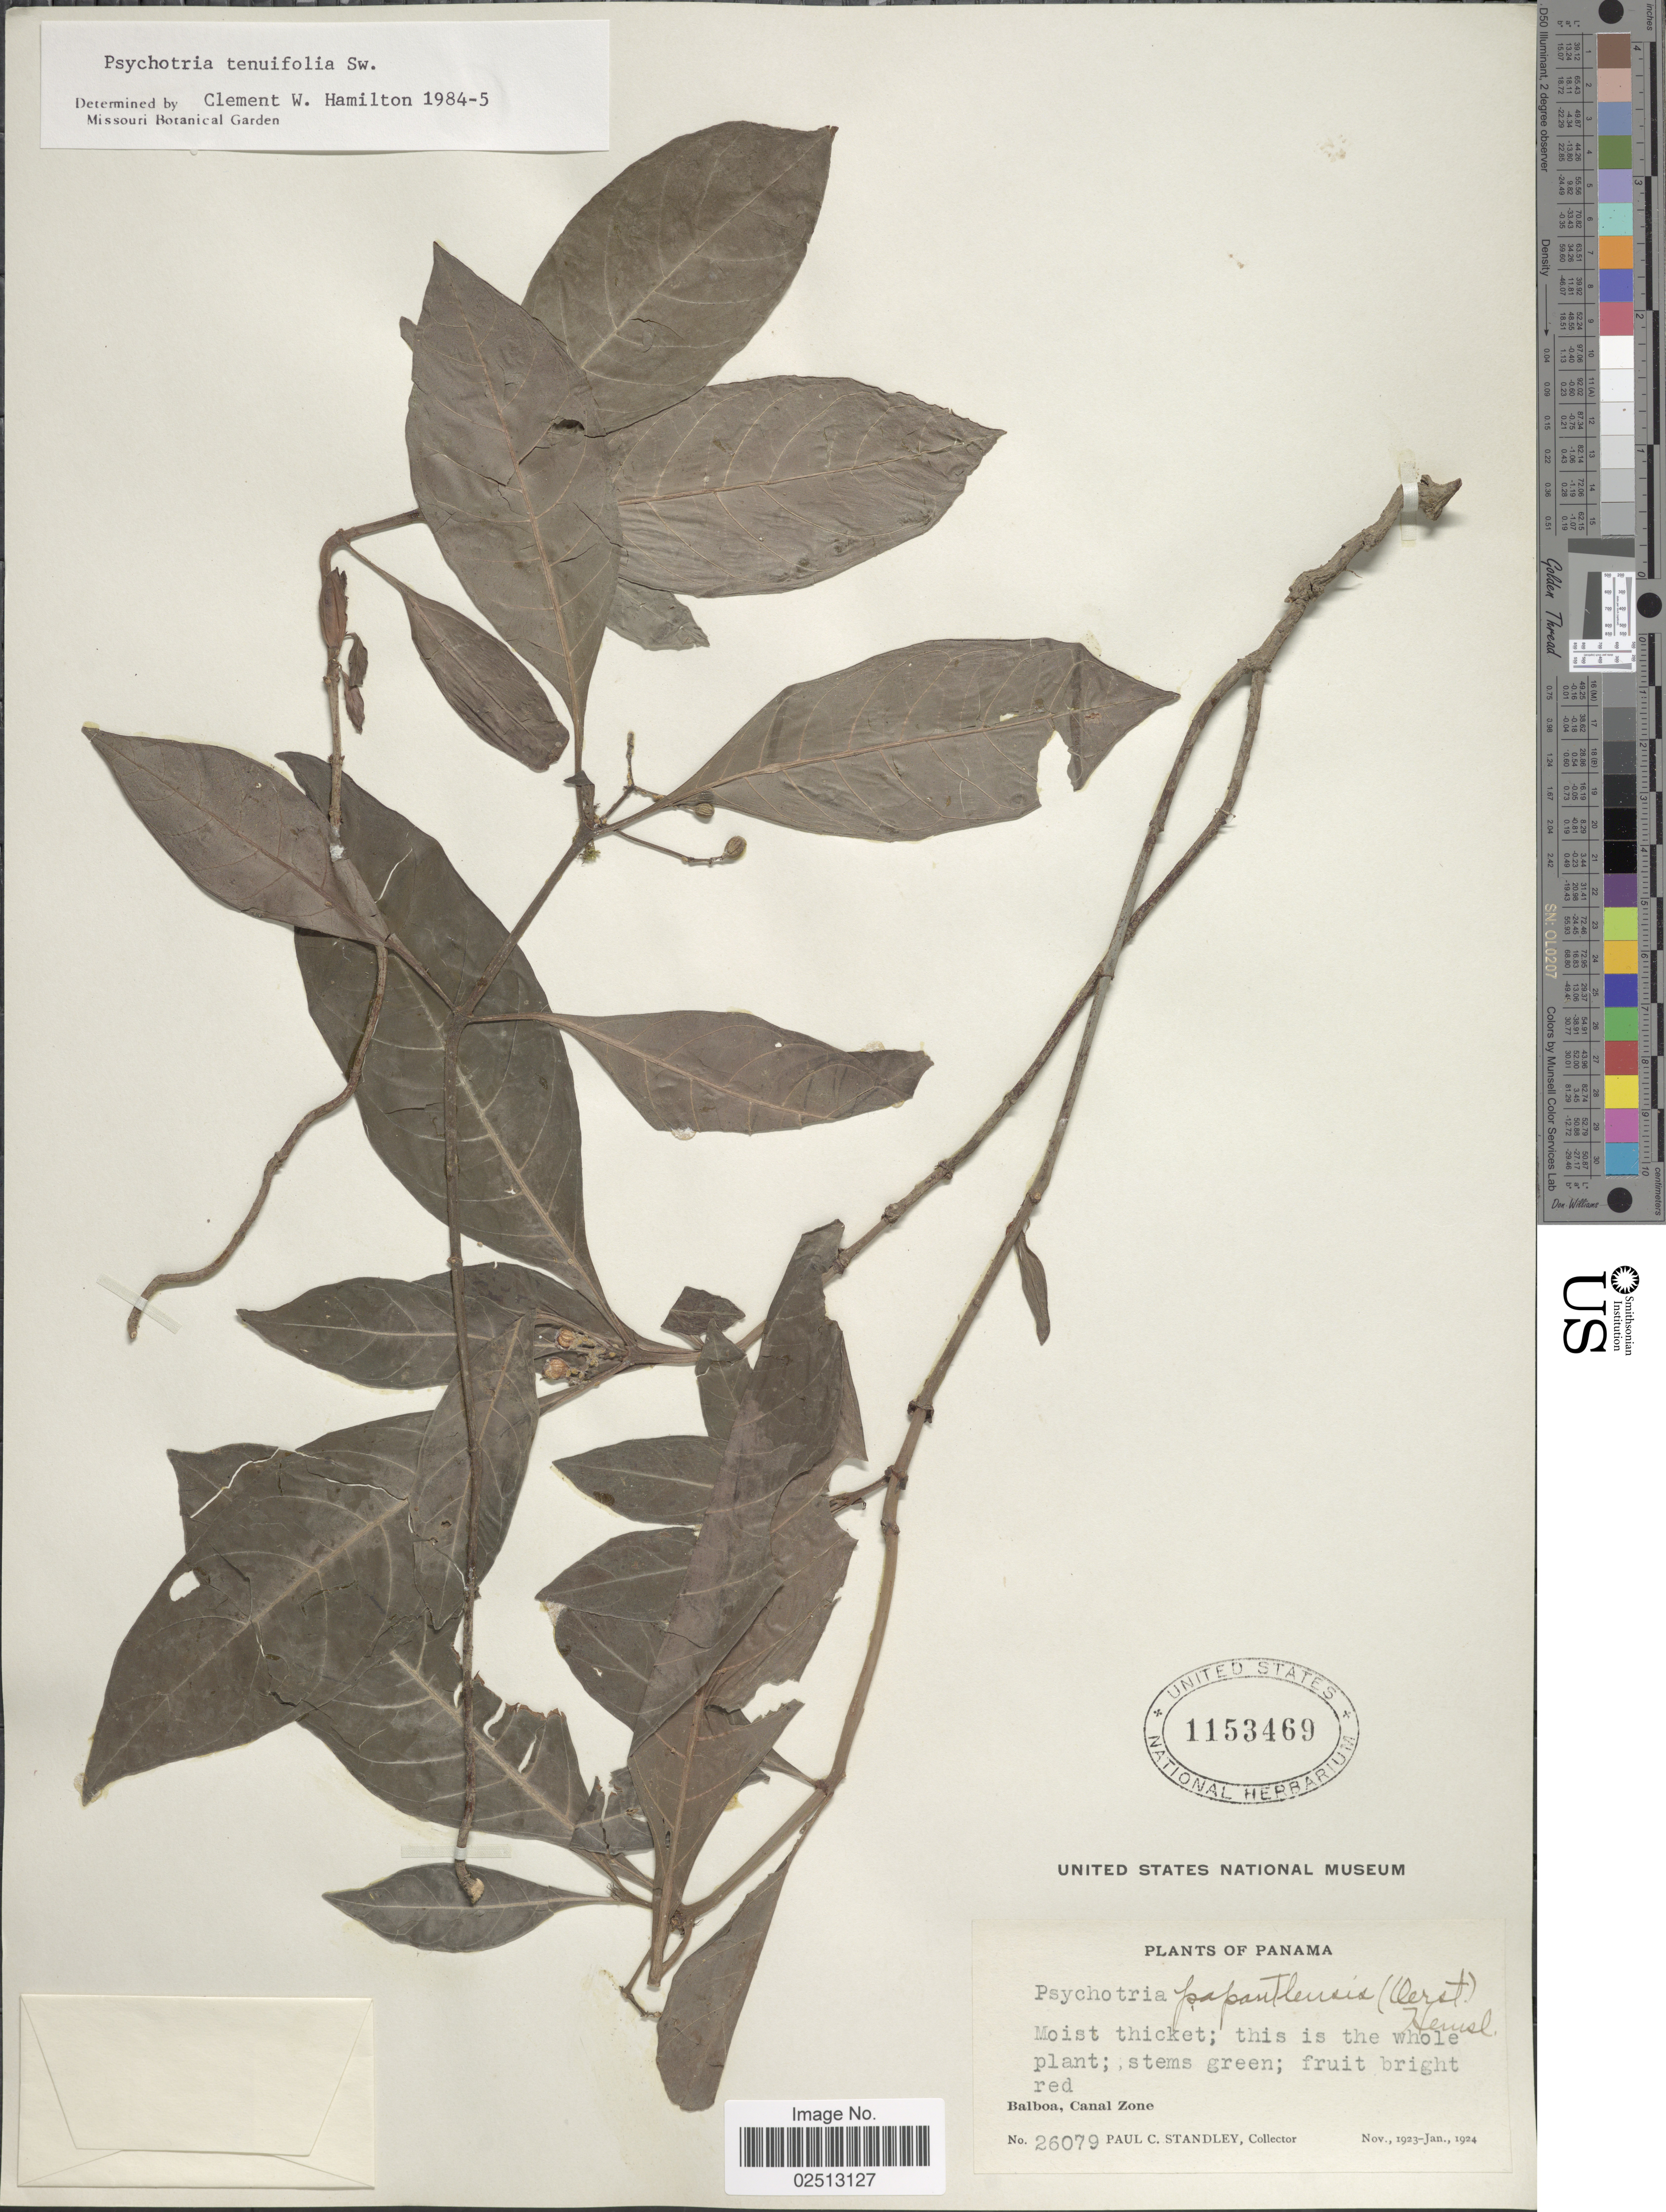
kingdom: Plantae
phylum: Tracheophyta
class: Magnoliopsida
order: Gentianales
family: Rubiaceae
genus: Psychotria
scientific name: Psychotria tenuifolia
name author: Sw.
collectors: P. C. Standley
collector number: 26079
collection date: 1923-11/1924-01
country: Panama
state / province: Colón / Panamá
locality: Balboa, Canal Zone.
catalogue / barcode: US 1153469